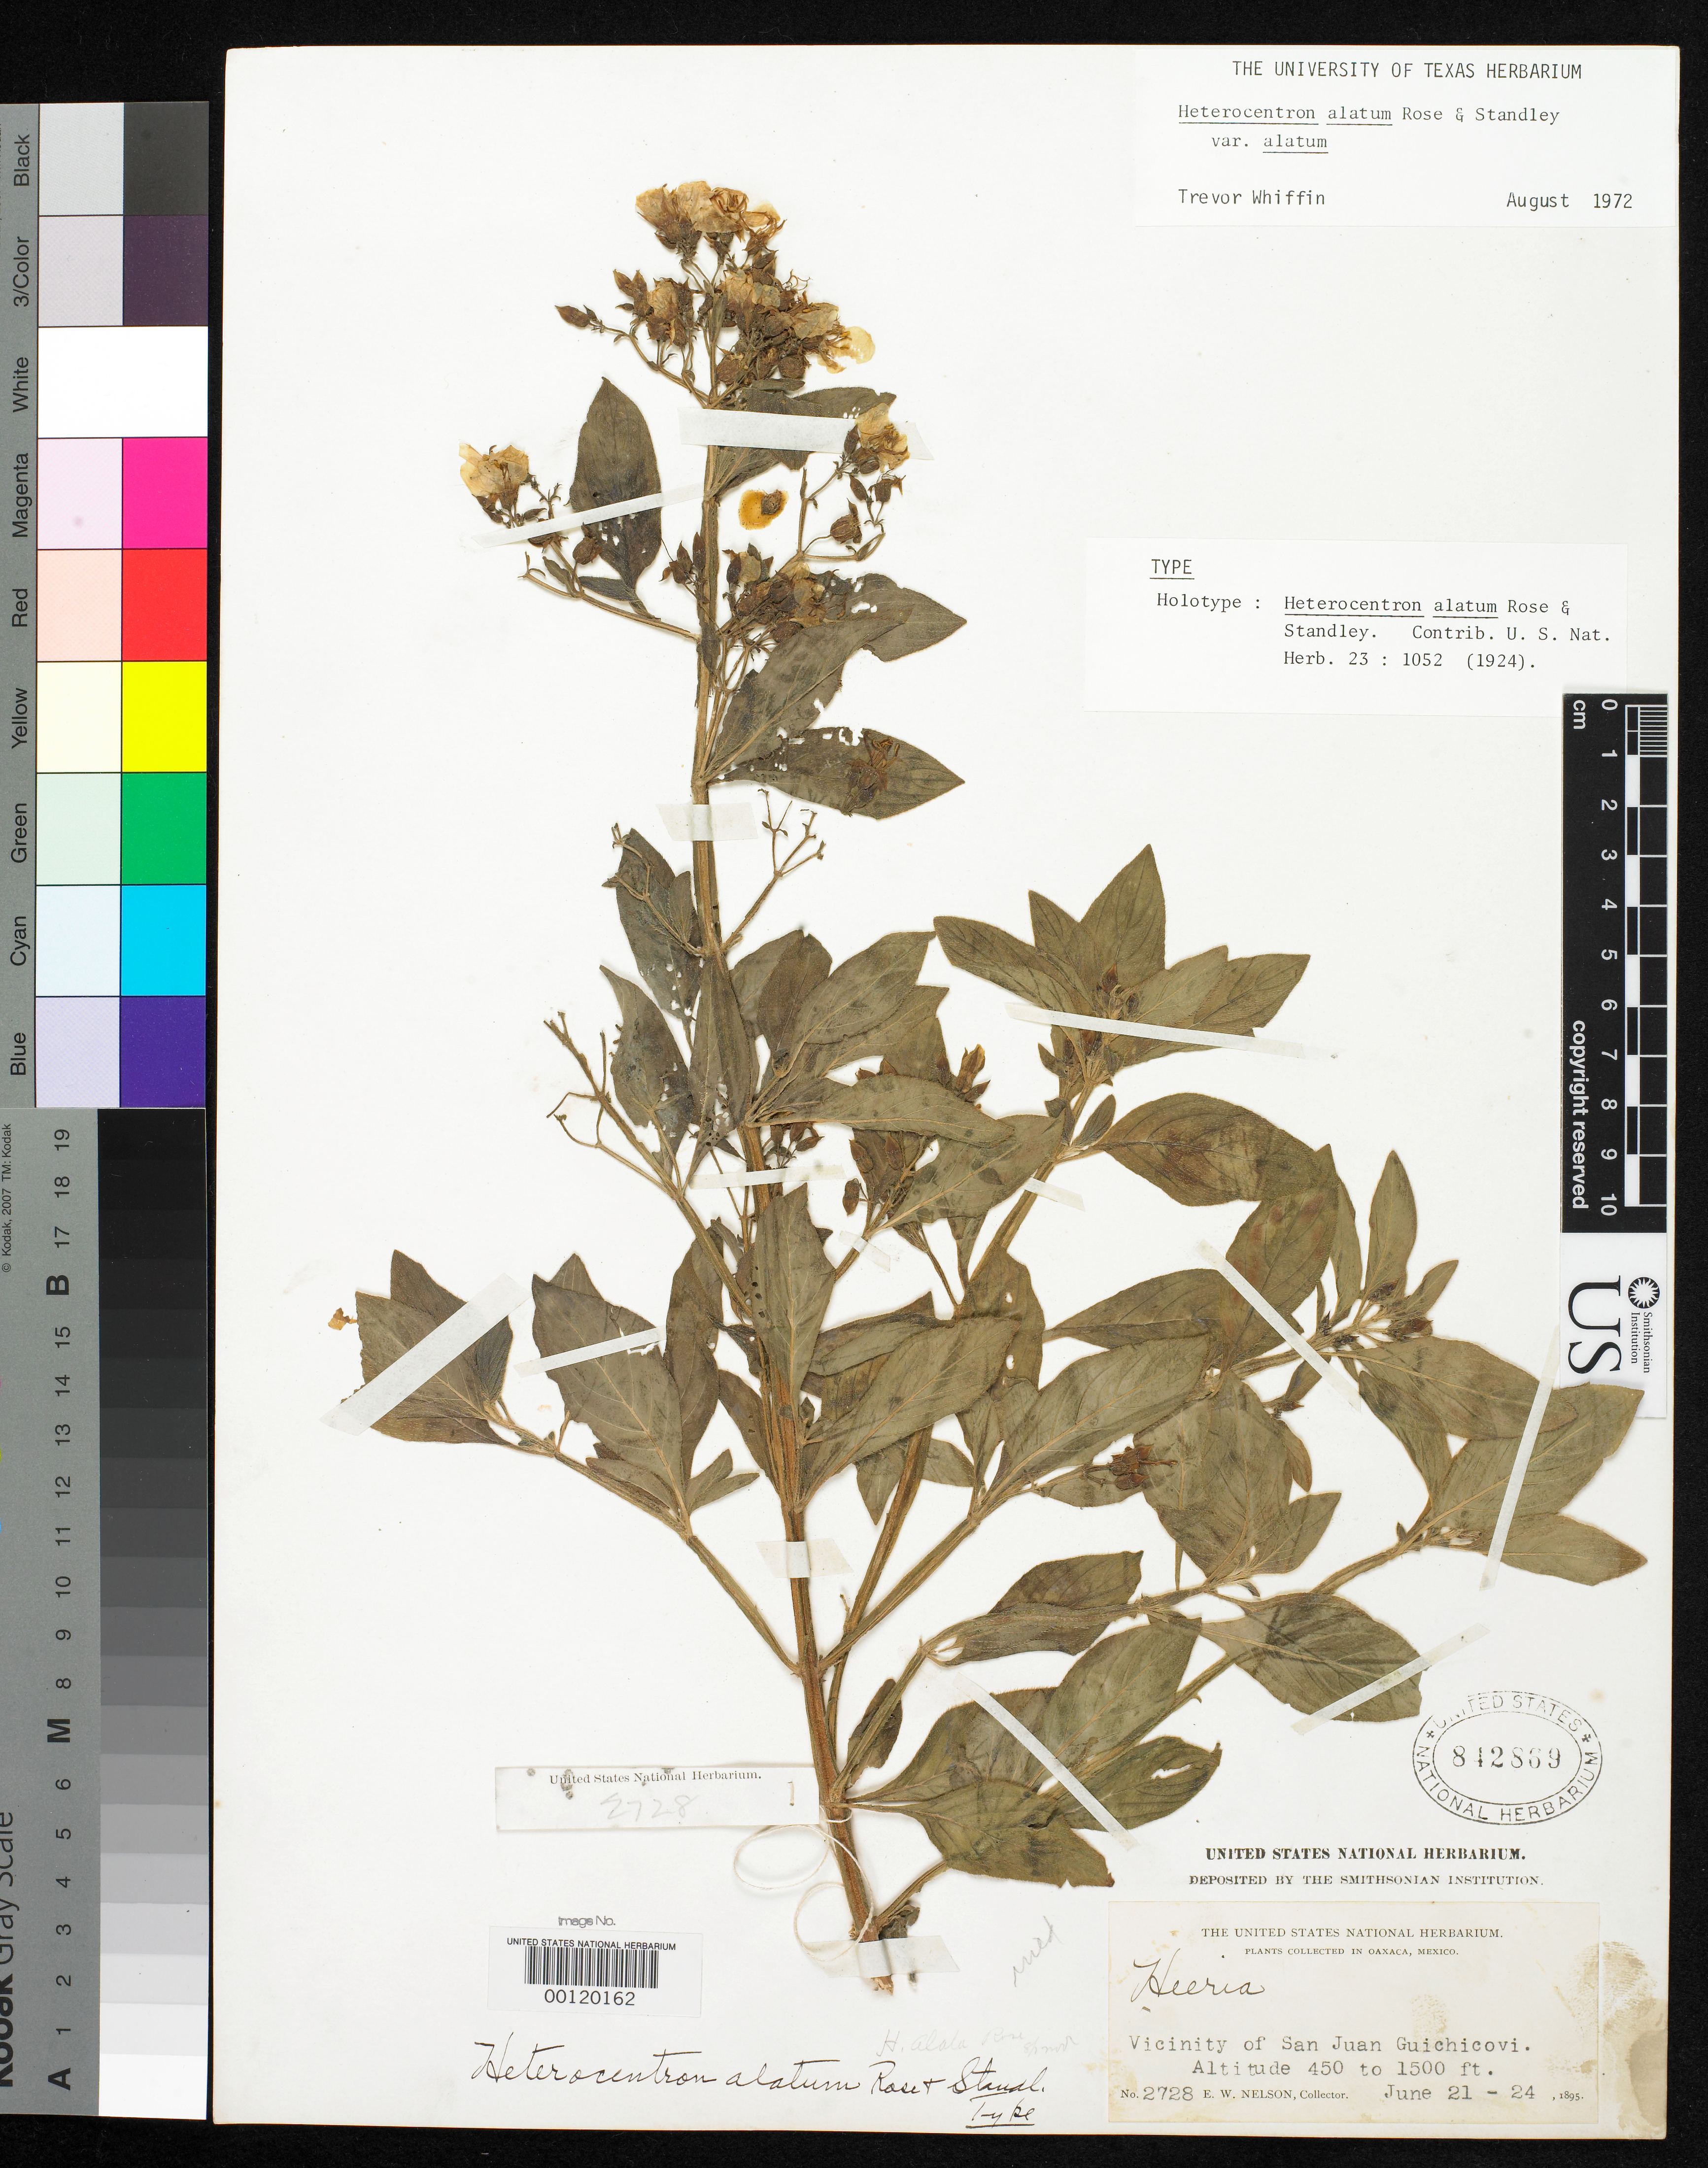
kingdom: Plantae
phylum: Tracheophyta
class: Magnoliopsida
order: Myrtales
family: Melastomataceae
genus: Heterocentron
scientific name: Heterocentron alatum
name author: Rose & Standl.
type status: Holotype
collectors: E. W. Nelson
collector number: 2728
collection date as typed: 21 Jun 1895 to 24 Jun 1895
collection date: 1895-06-21/1895-06-24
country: Mexico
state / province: Oaxaca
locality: Near San Juan Guichicovi.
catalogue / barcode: US 842869